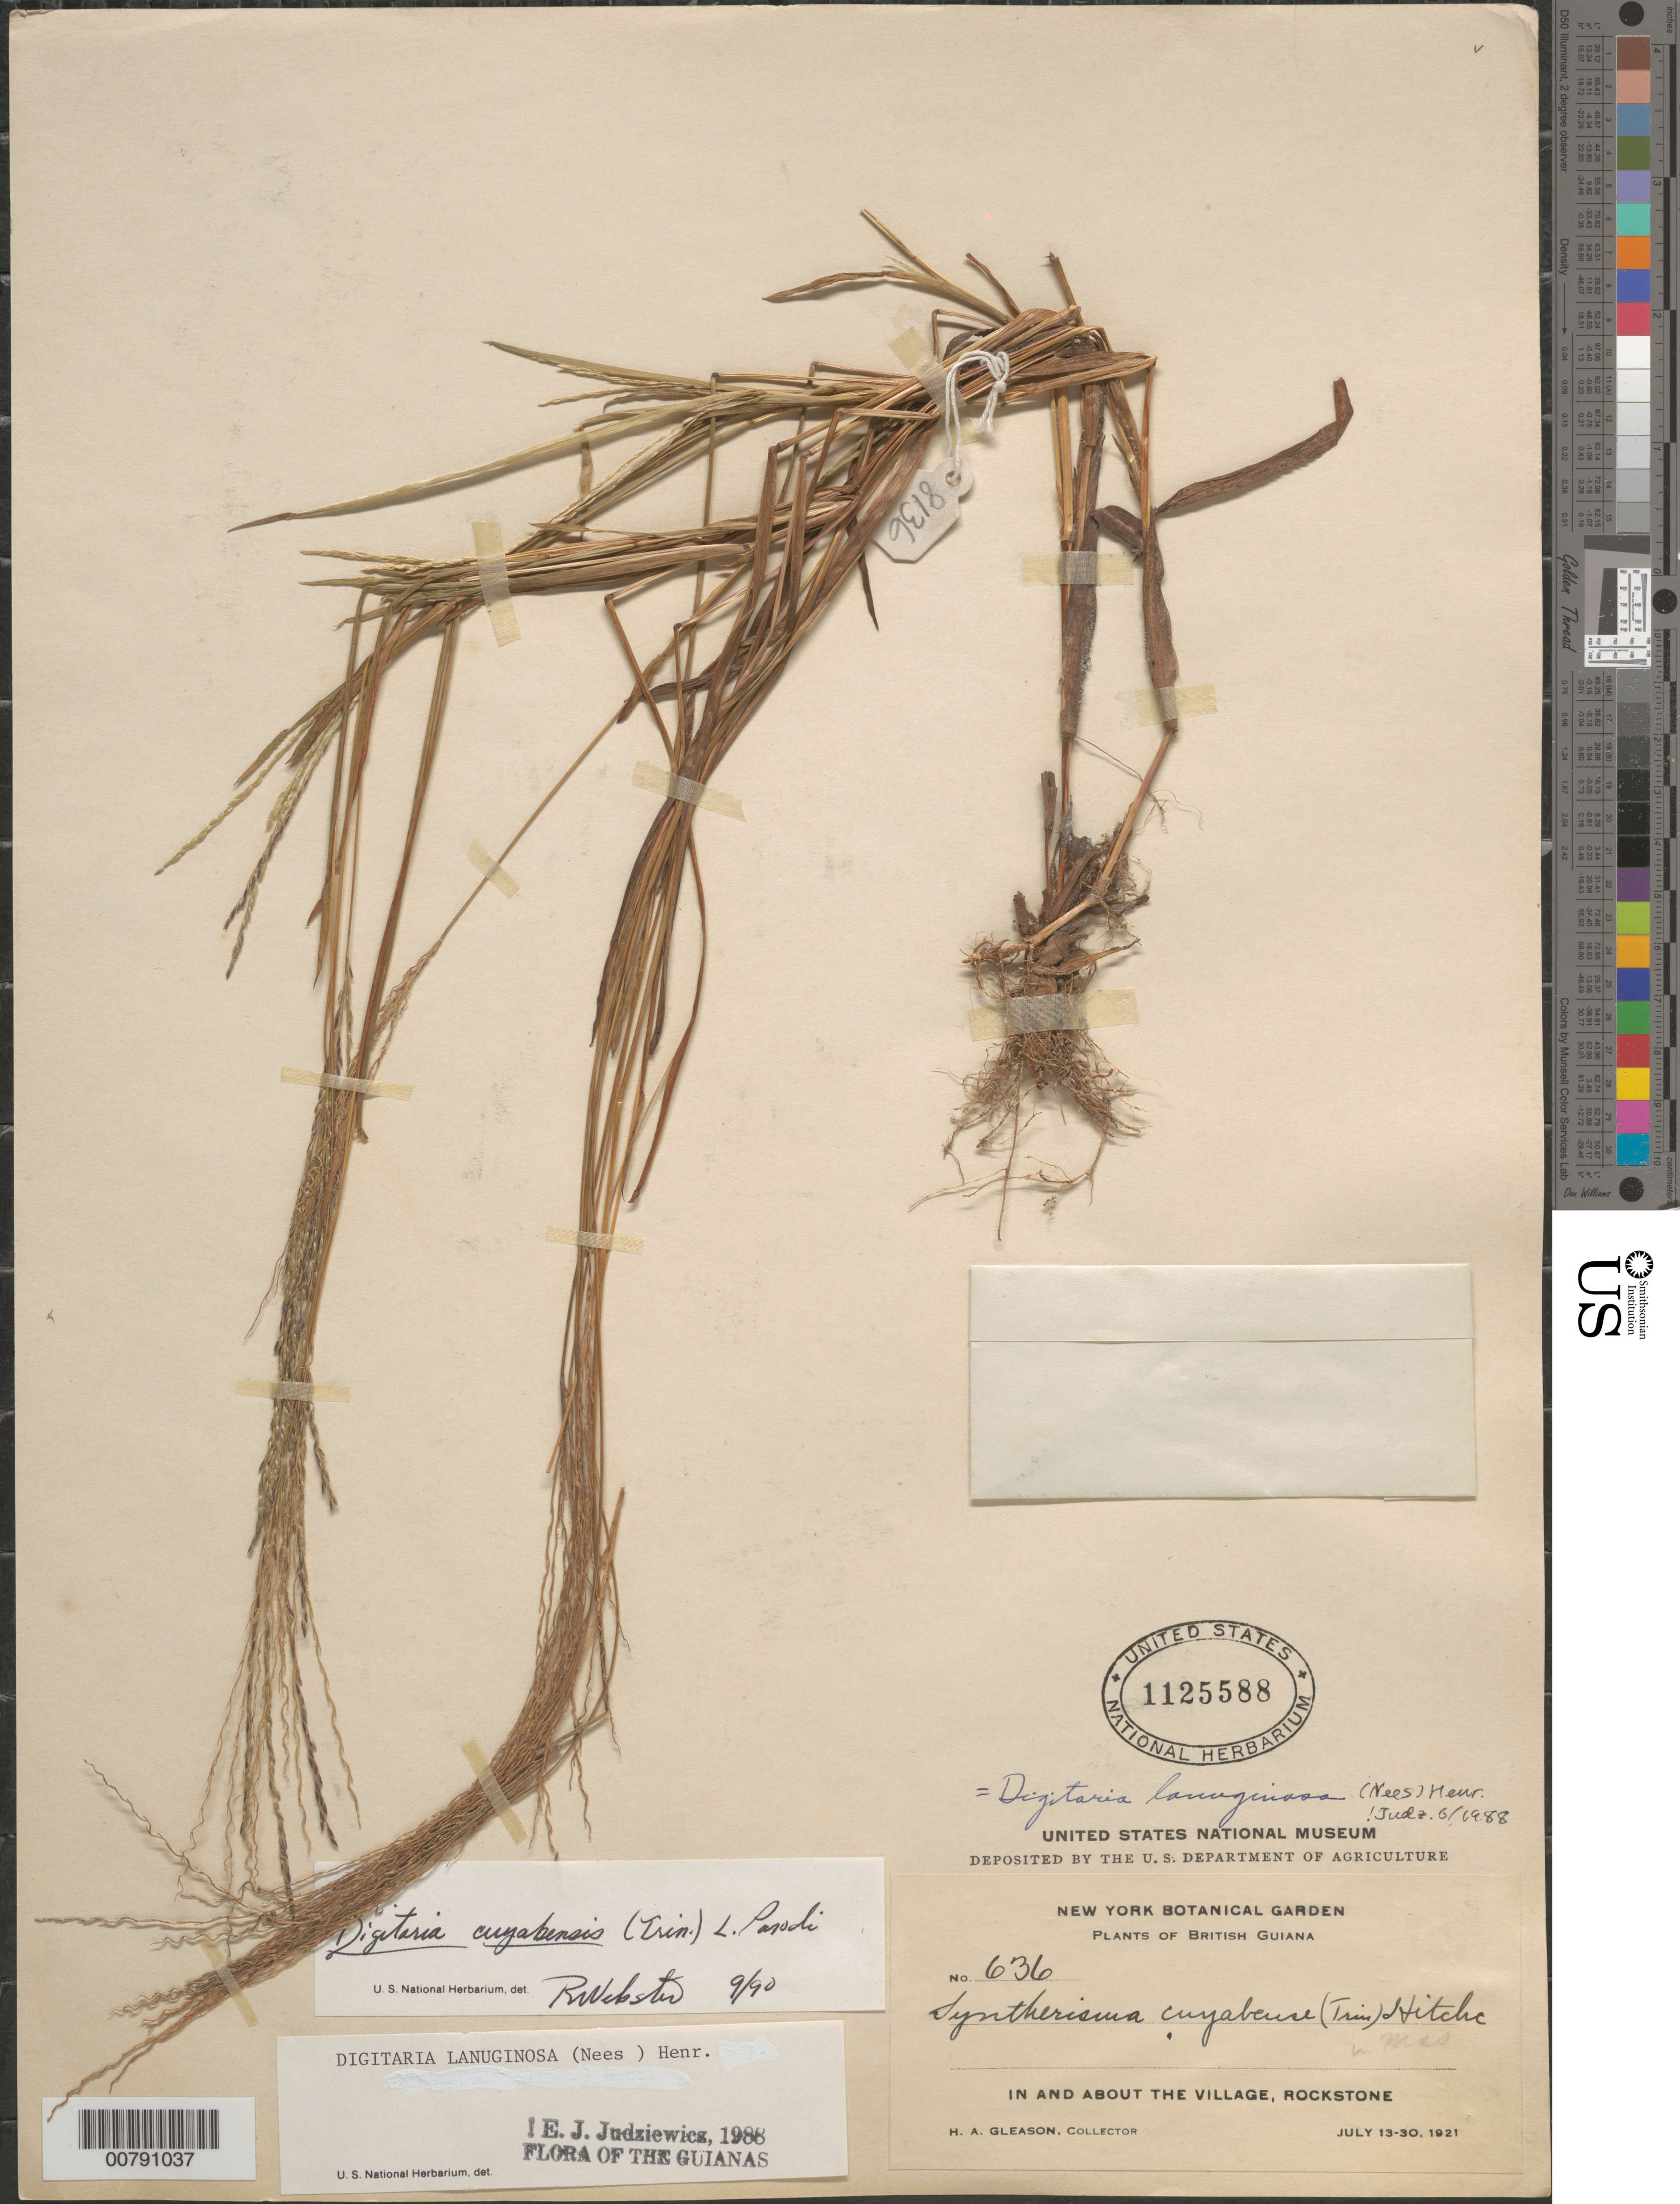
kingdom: Plantae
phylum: Tracheophyta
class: Liliopsida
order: Poales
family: Poaceae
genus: Digitaria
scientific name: Digitaria cuyabensis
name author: (Trin.) Parodi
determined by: Webster, R. G.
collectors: H. A. Gleason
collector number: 636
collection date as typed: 13-Jul-21 to 30-Jul-21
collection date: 1921-07-13/1921-07-30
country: Guyana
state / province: U. Demerara-Berbice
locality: Rockstone, in and about the village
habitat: In and about the village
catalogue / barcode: US 1125588